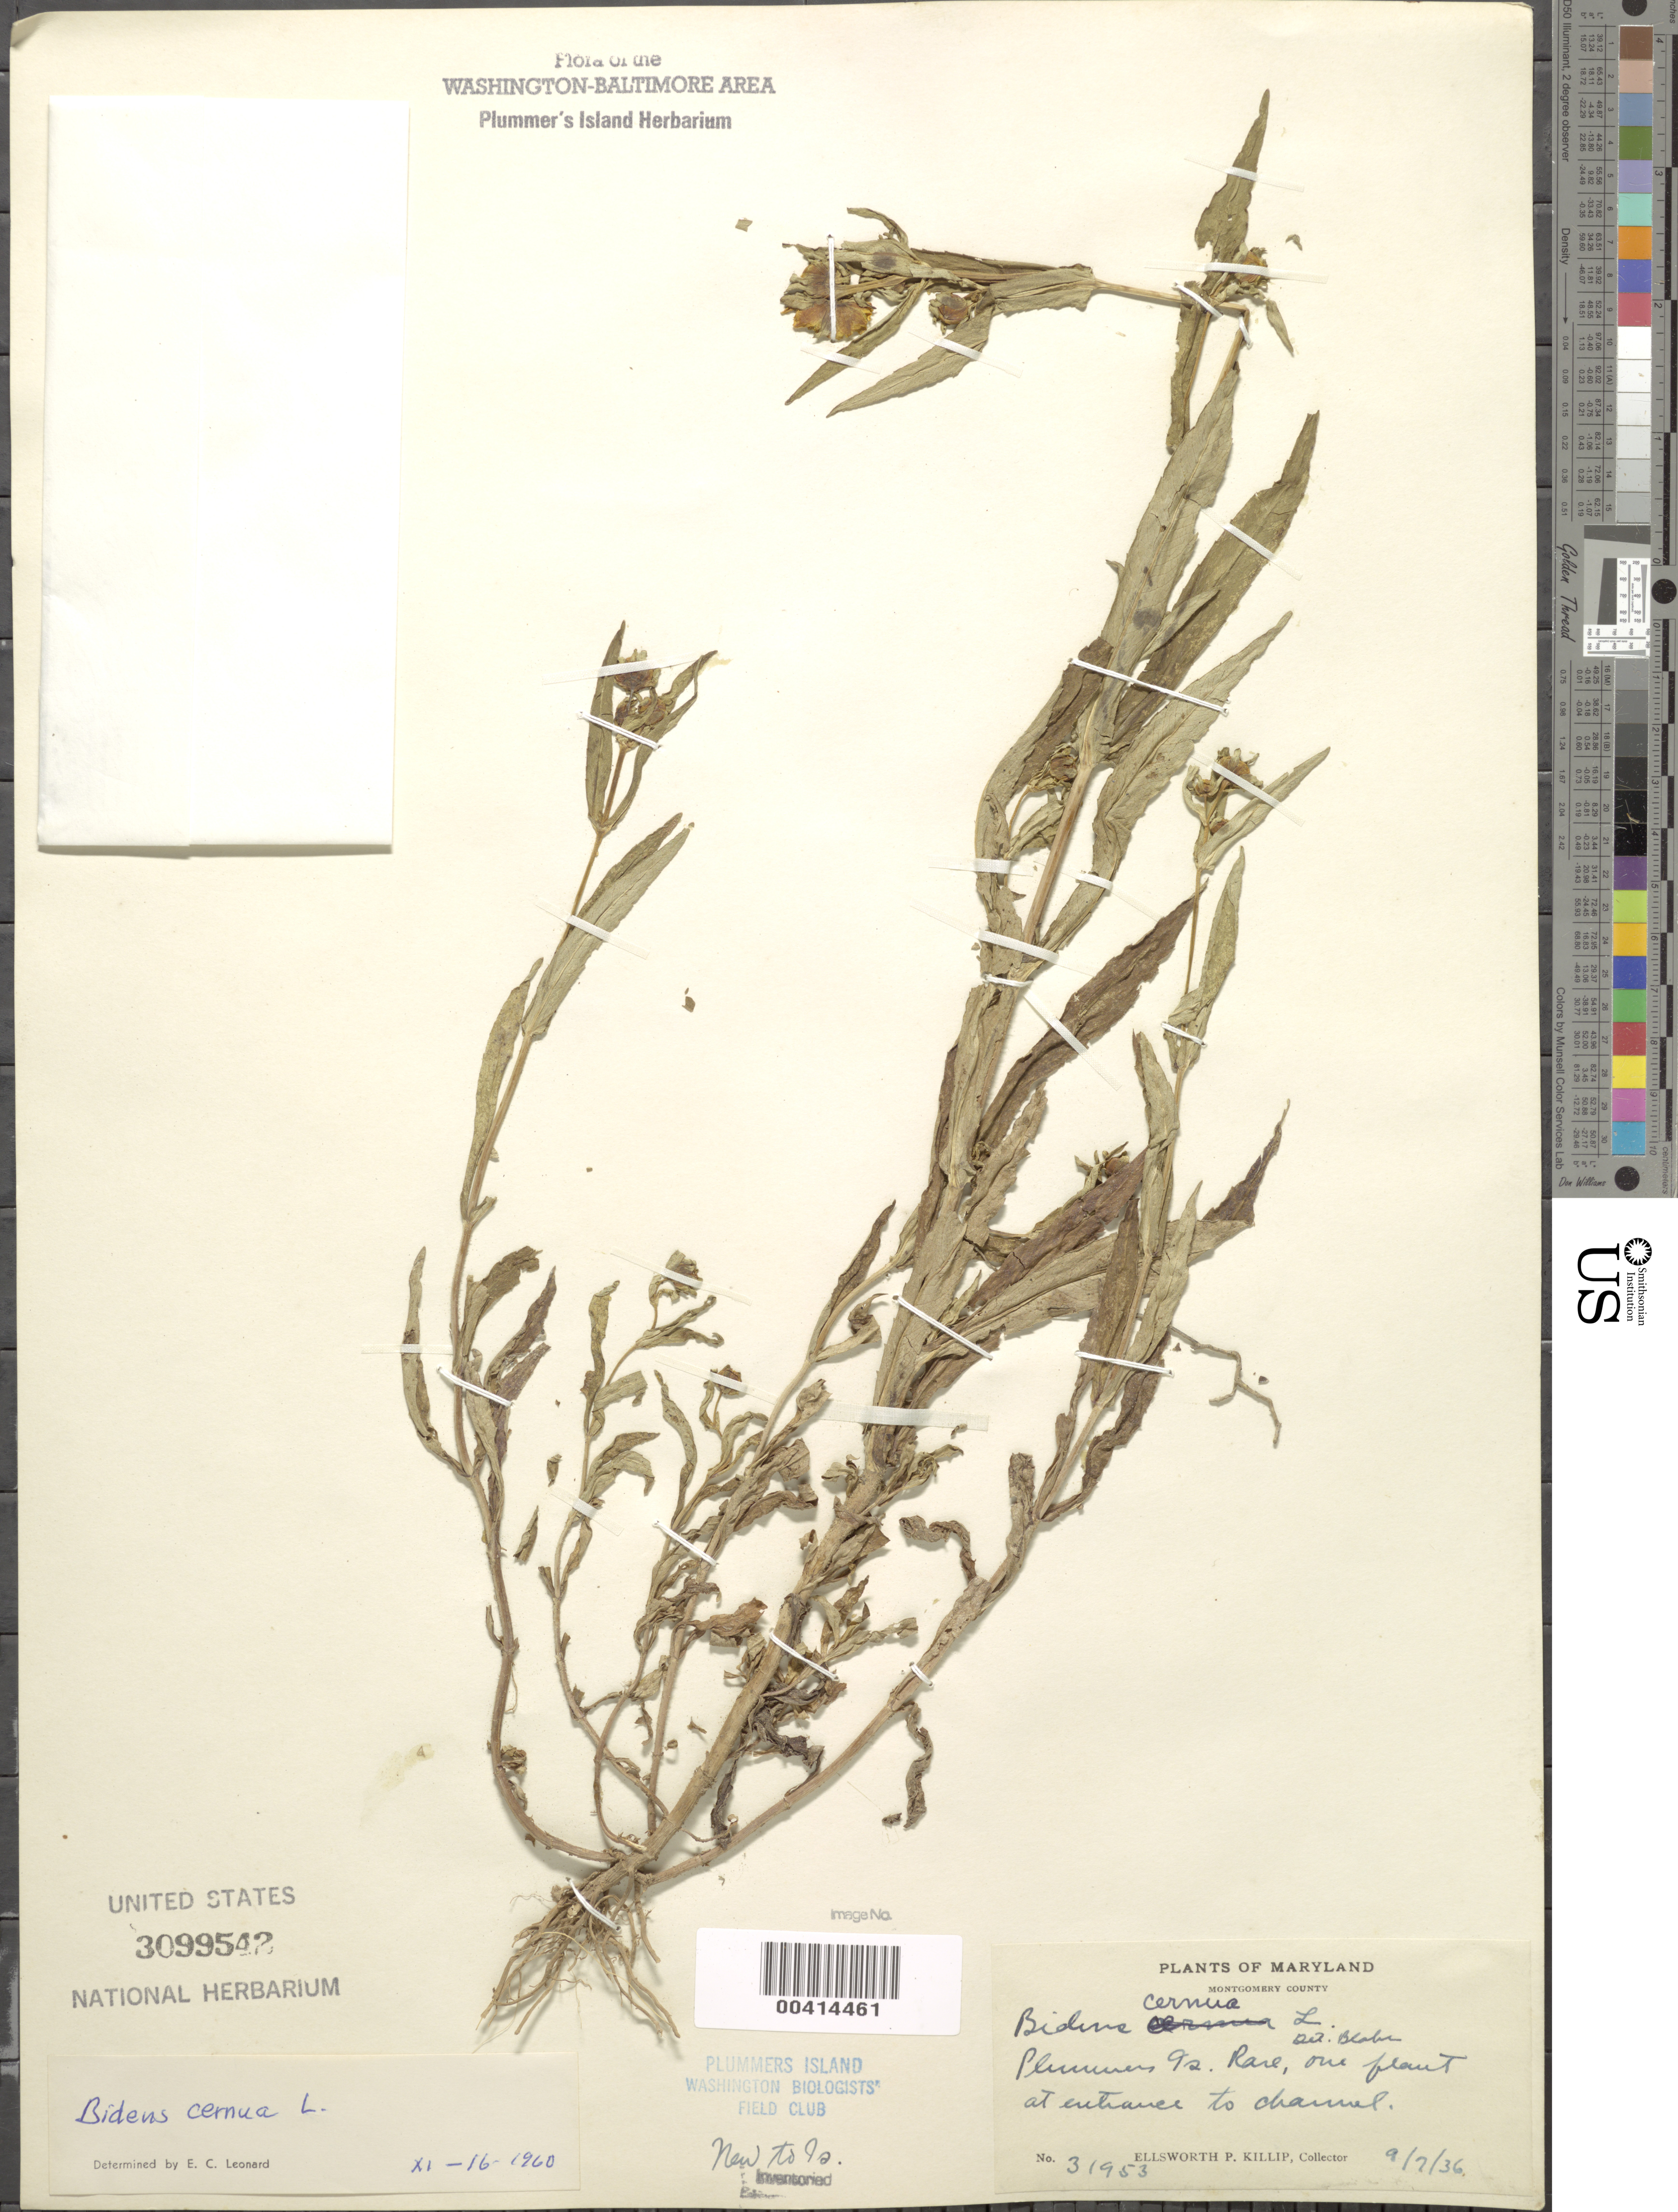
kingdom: Plantae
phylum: Tracheophyta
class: Magnoliopsida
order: Asterales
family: Asteraceae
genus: Bidens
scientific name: Bidens cernua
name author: L.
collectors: E. P. Killip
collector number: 31953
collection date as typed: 09 Aug 1936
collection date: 1936-08-09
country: United States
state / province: Maryland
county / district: Montgomery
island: Plummers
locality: Plummer's Island; at entrance to channel C. & O. Canal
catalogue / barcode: US 3099542